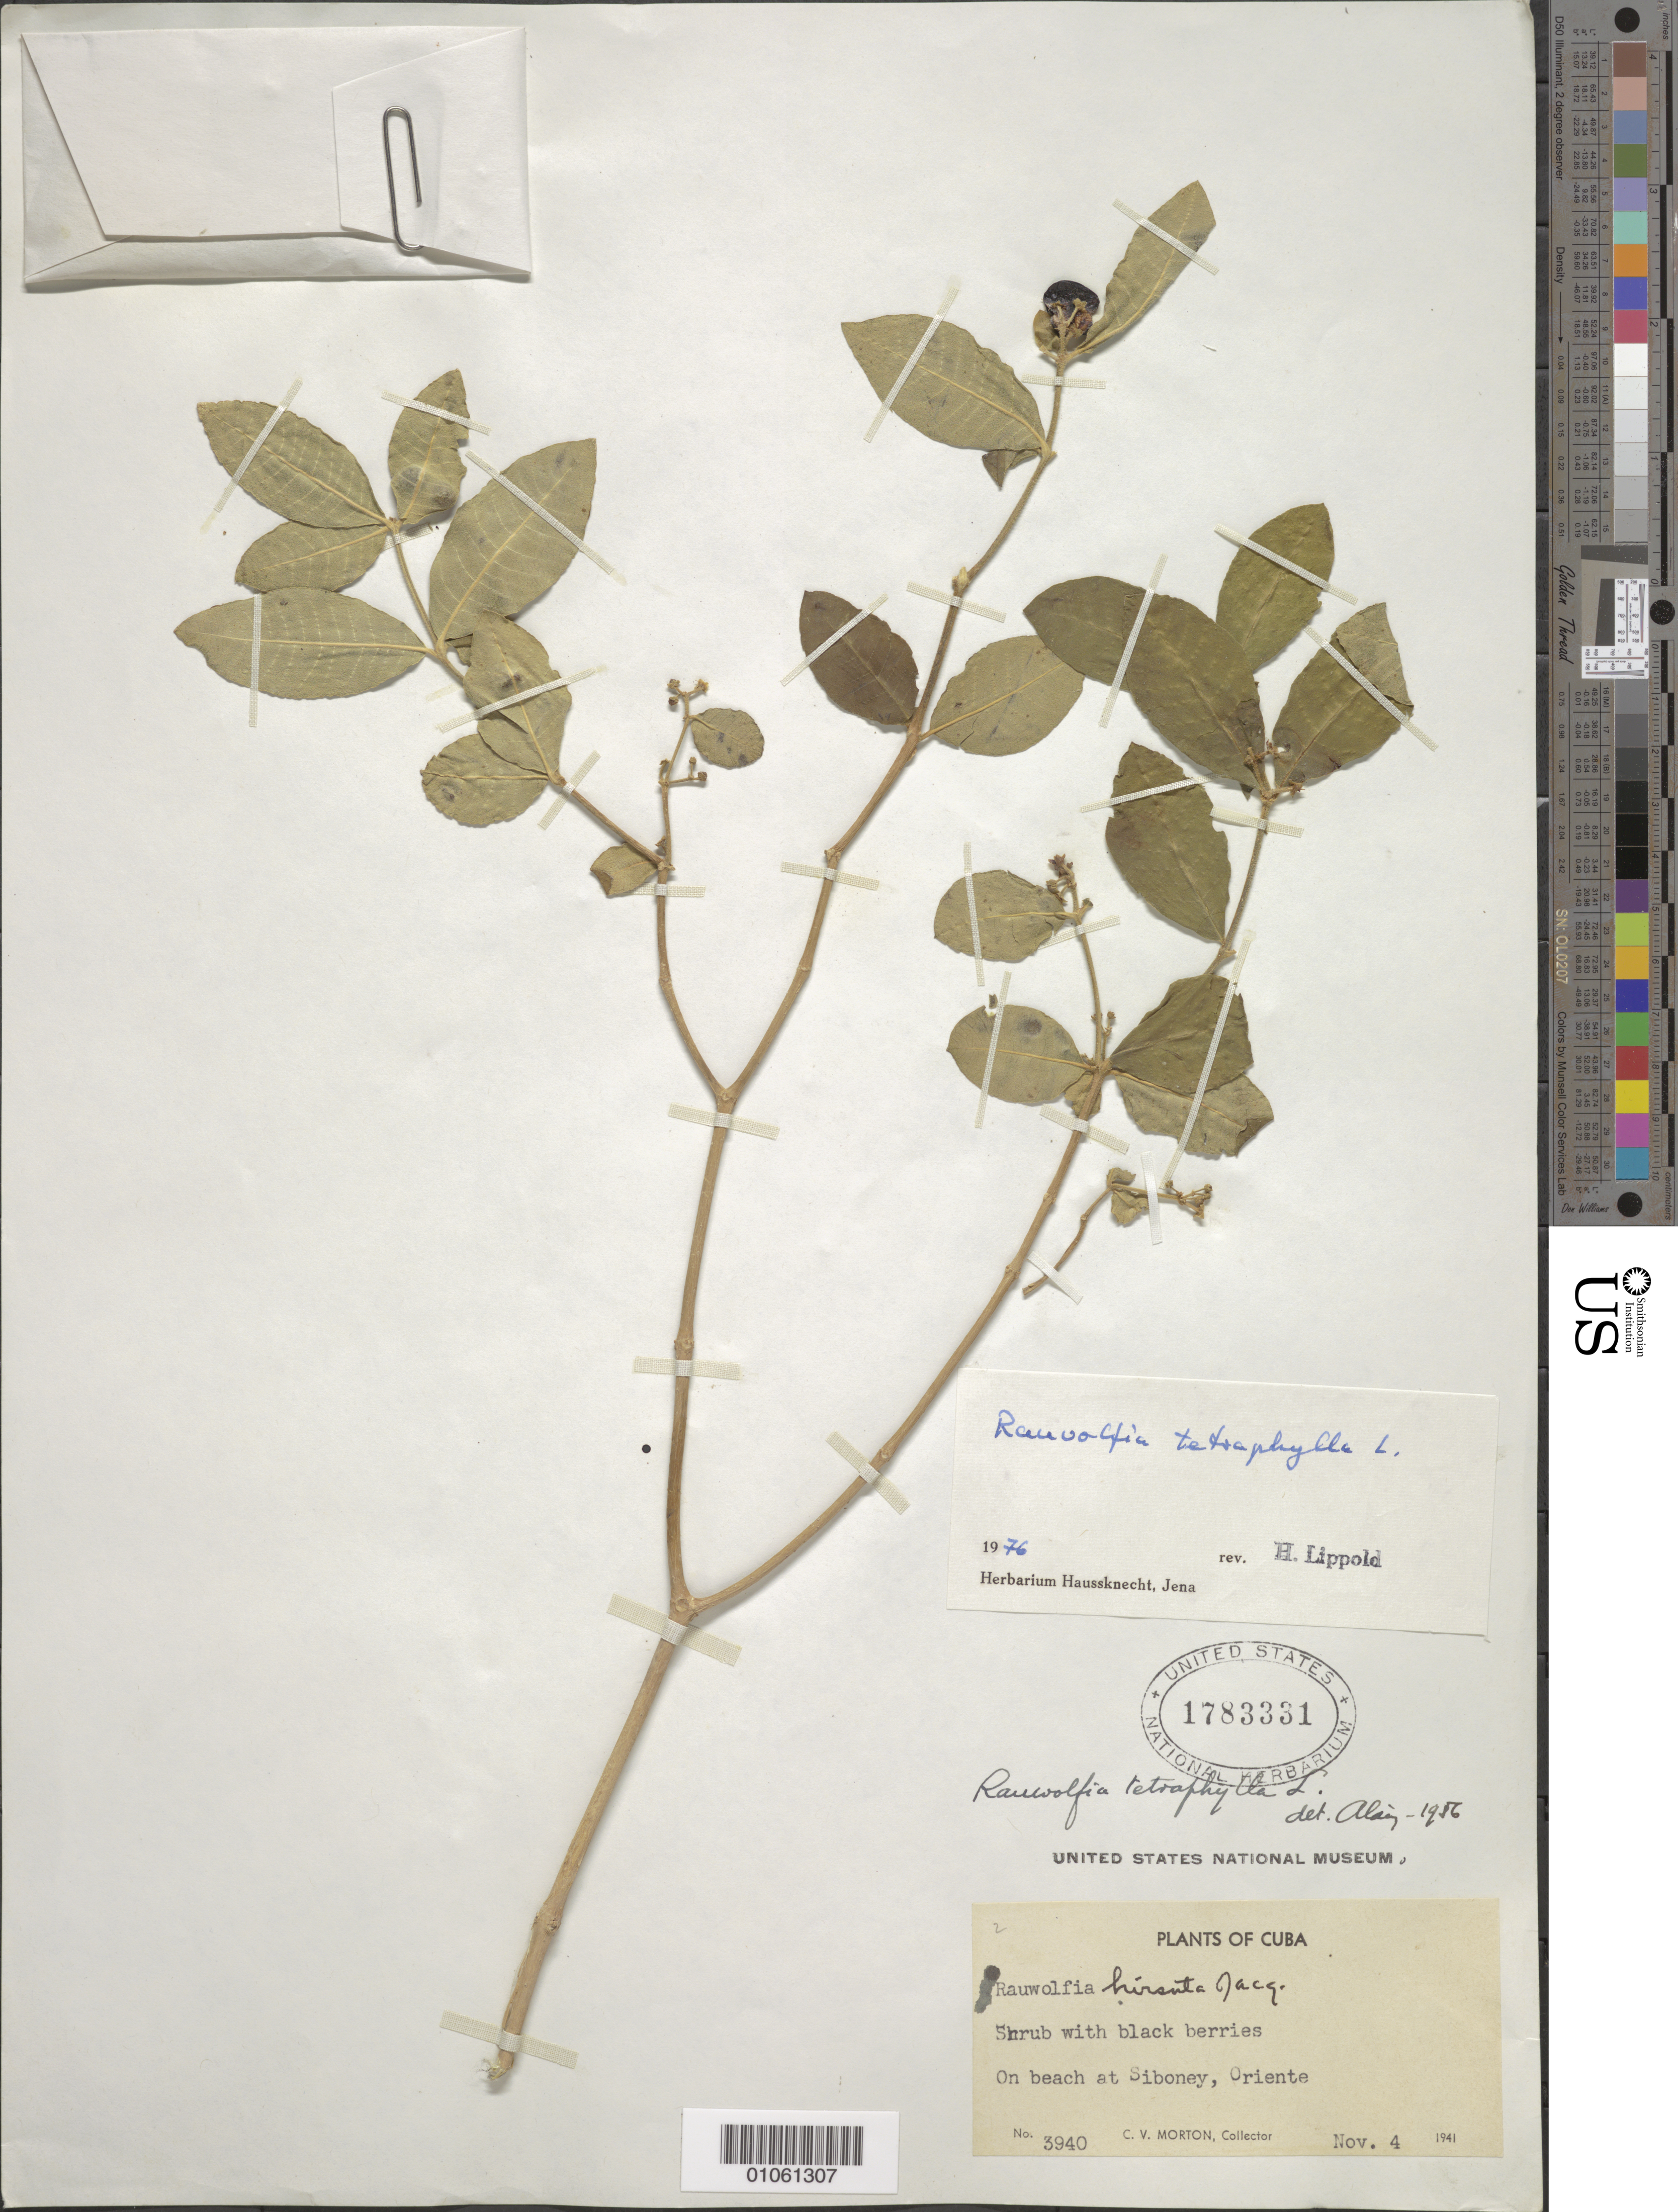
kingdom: Plantae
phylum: Tracheophyta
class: Magnoliopsida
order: Gentianales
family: Apocynaceae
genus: Rauvolfia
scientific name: Rauvolfia tetraphylla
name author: L.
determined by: Lippold, Hans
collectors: C. V. Morton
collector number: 3940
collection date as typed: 04 Nov 1941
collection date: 1941-11-04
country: Cuba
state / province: Oriente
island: Cuba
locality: Siboney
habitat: Beach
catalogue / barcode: US 1783331